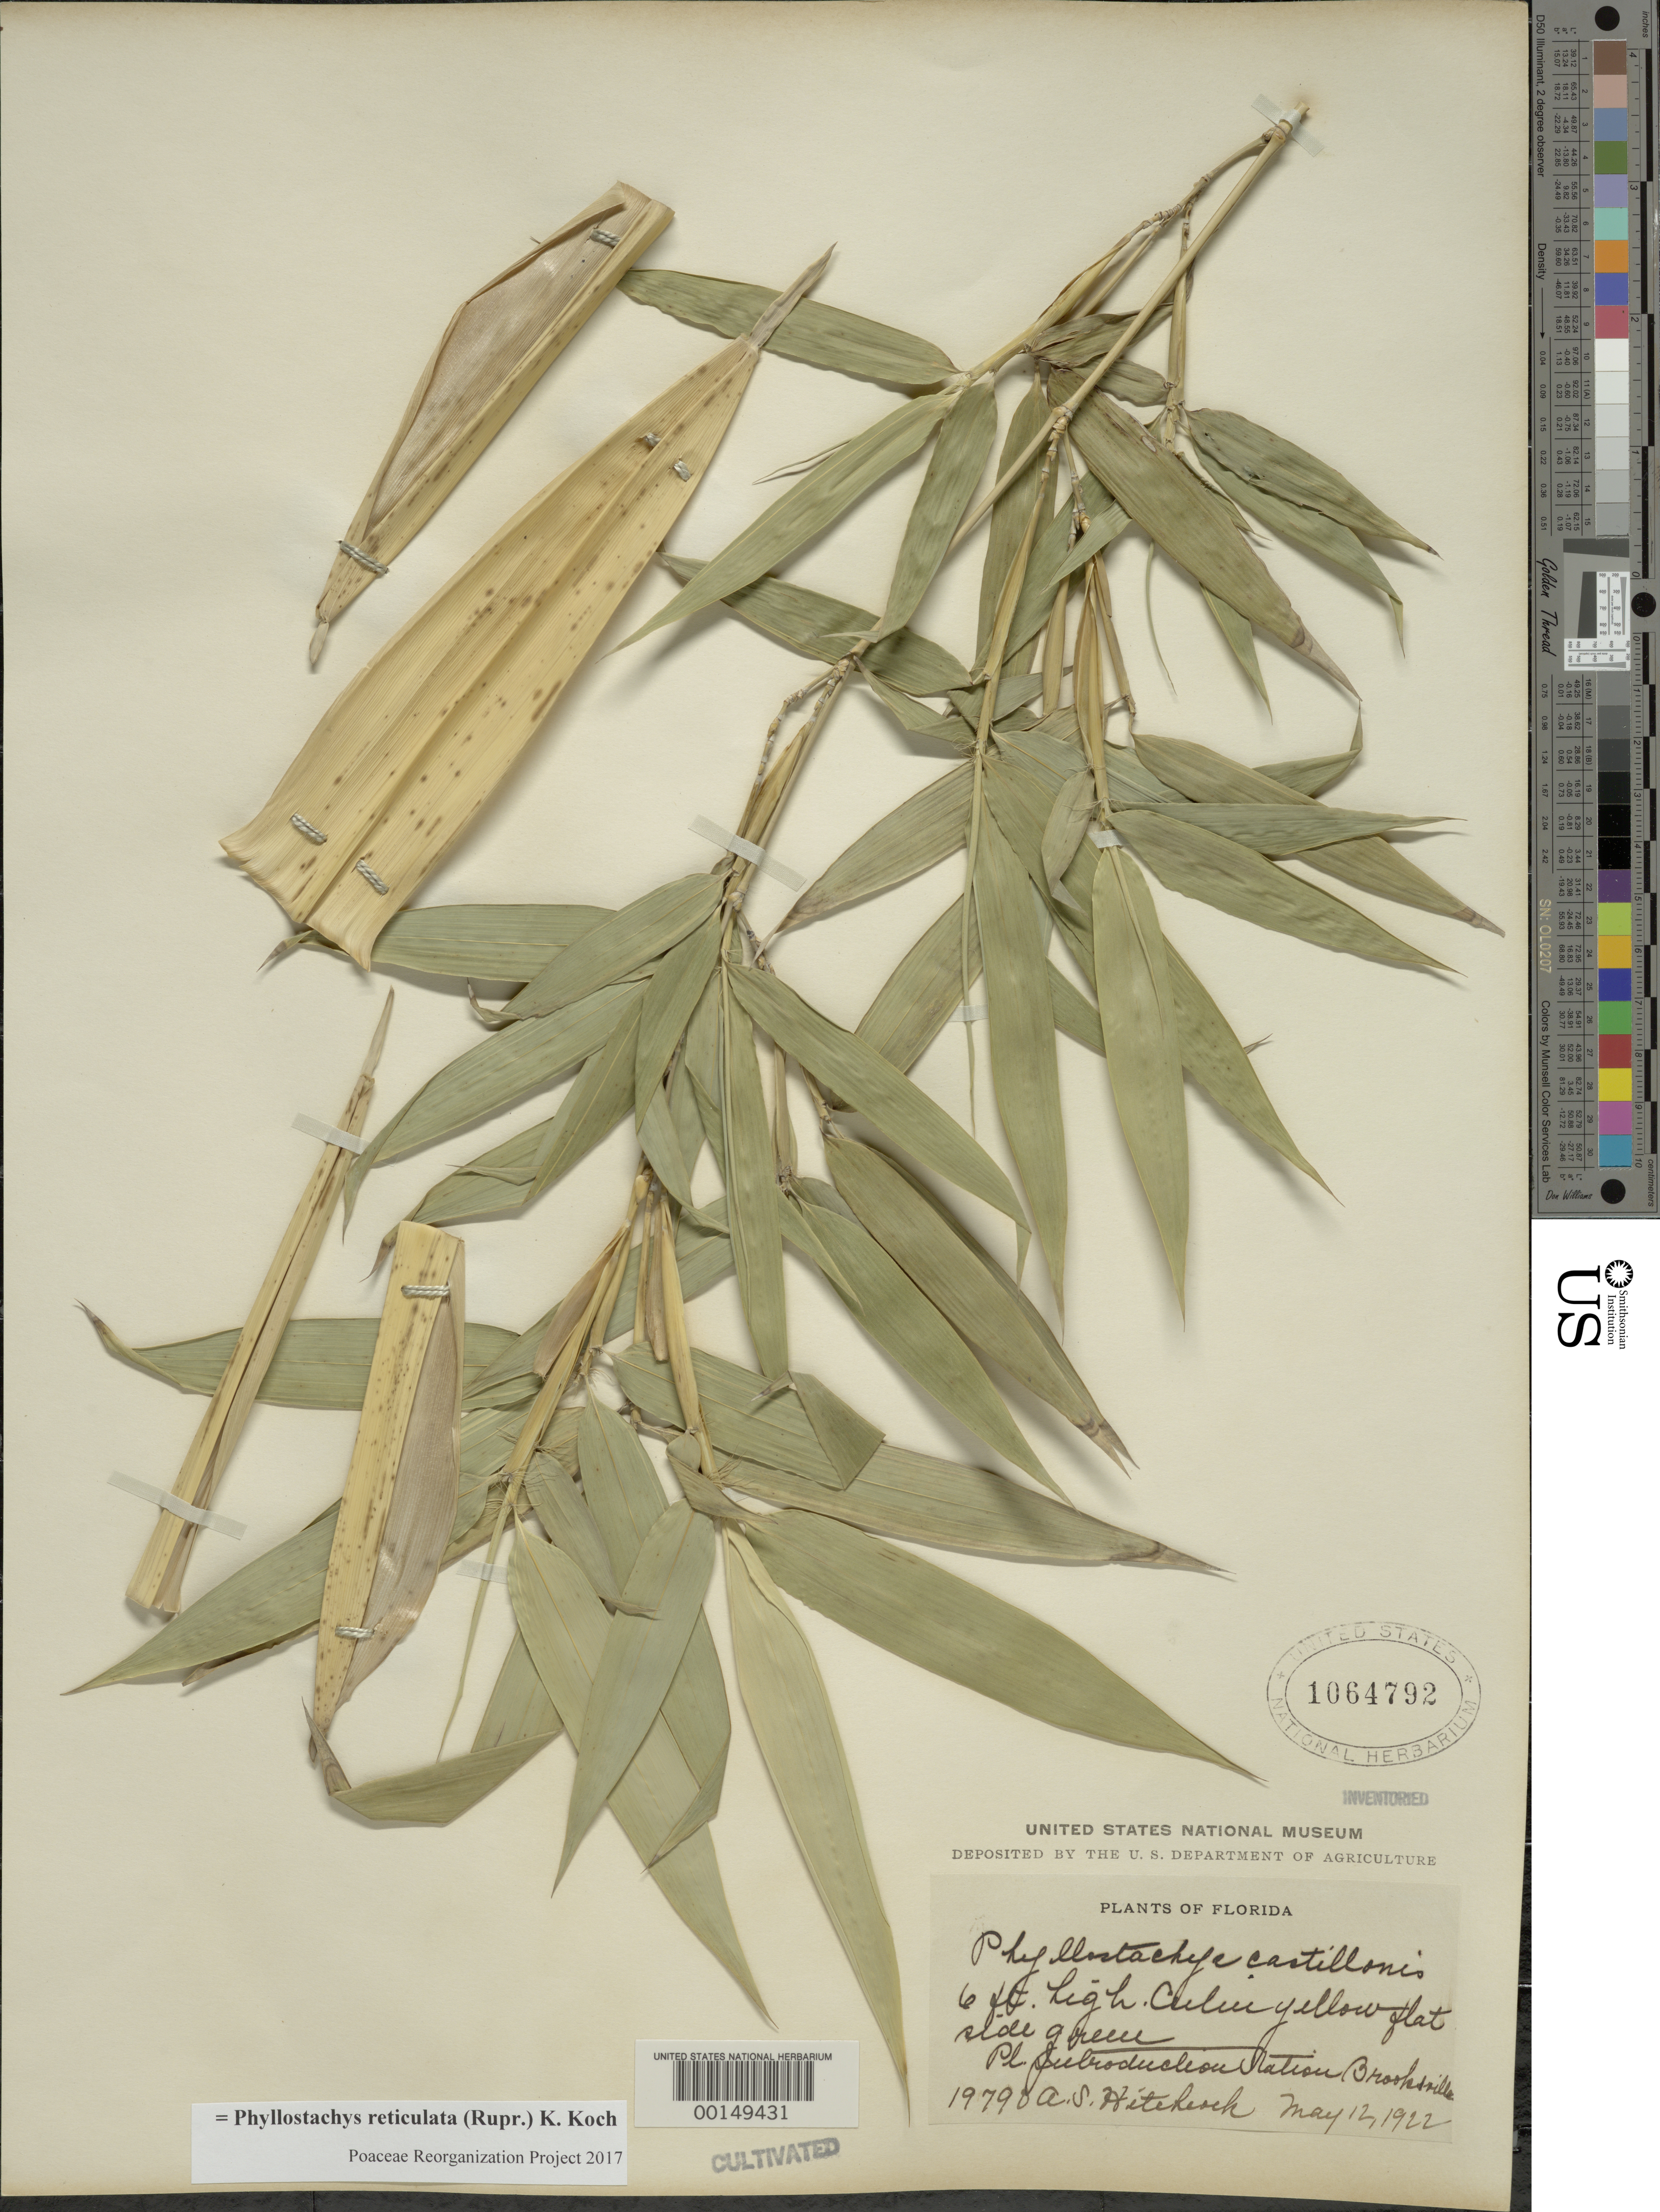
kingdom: Plantae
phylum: Tracheophyta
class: Liliopsida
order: Poales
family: Poaceae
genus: Phyllostachys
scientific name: Phyllostachys reticulata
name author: (Rupr.) K. Koch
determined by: Poaceae Reorganization Project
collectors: A. S. Hitchcock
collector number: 19790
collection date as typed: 12 May 1922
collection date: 1922-05-12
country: United States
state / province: Florida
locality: Brooksville, p.i. station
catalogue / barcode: US 1064792